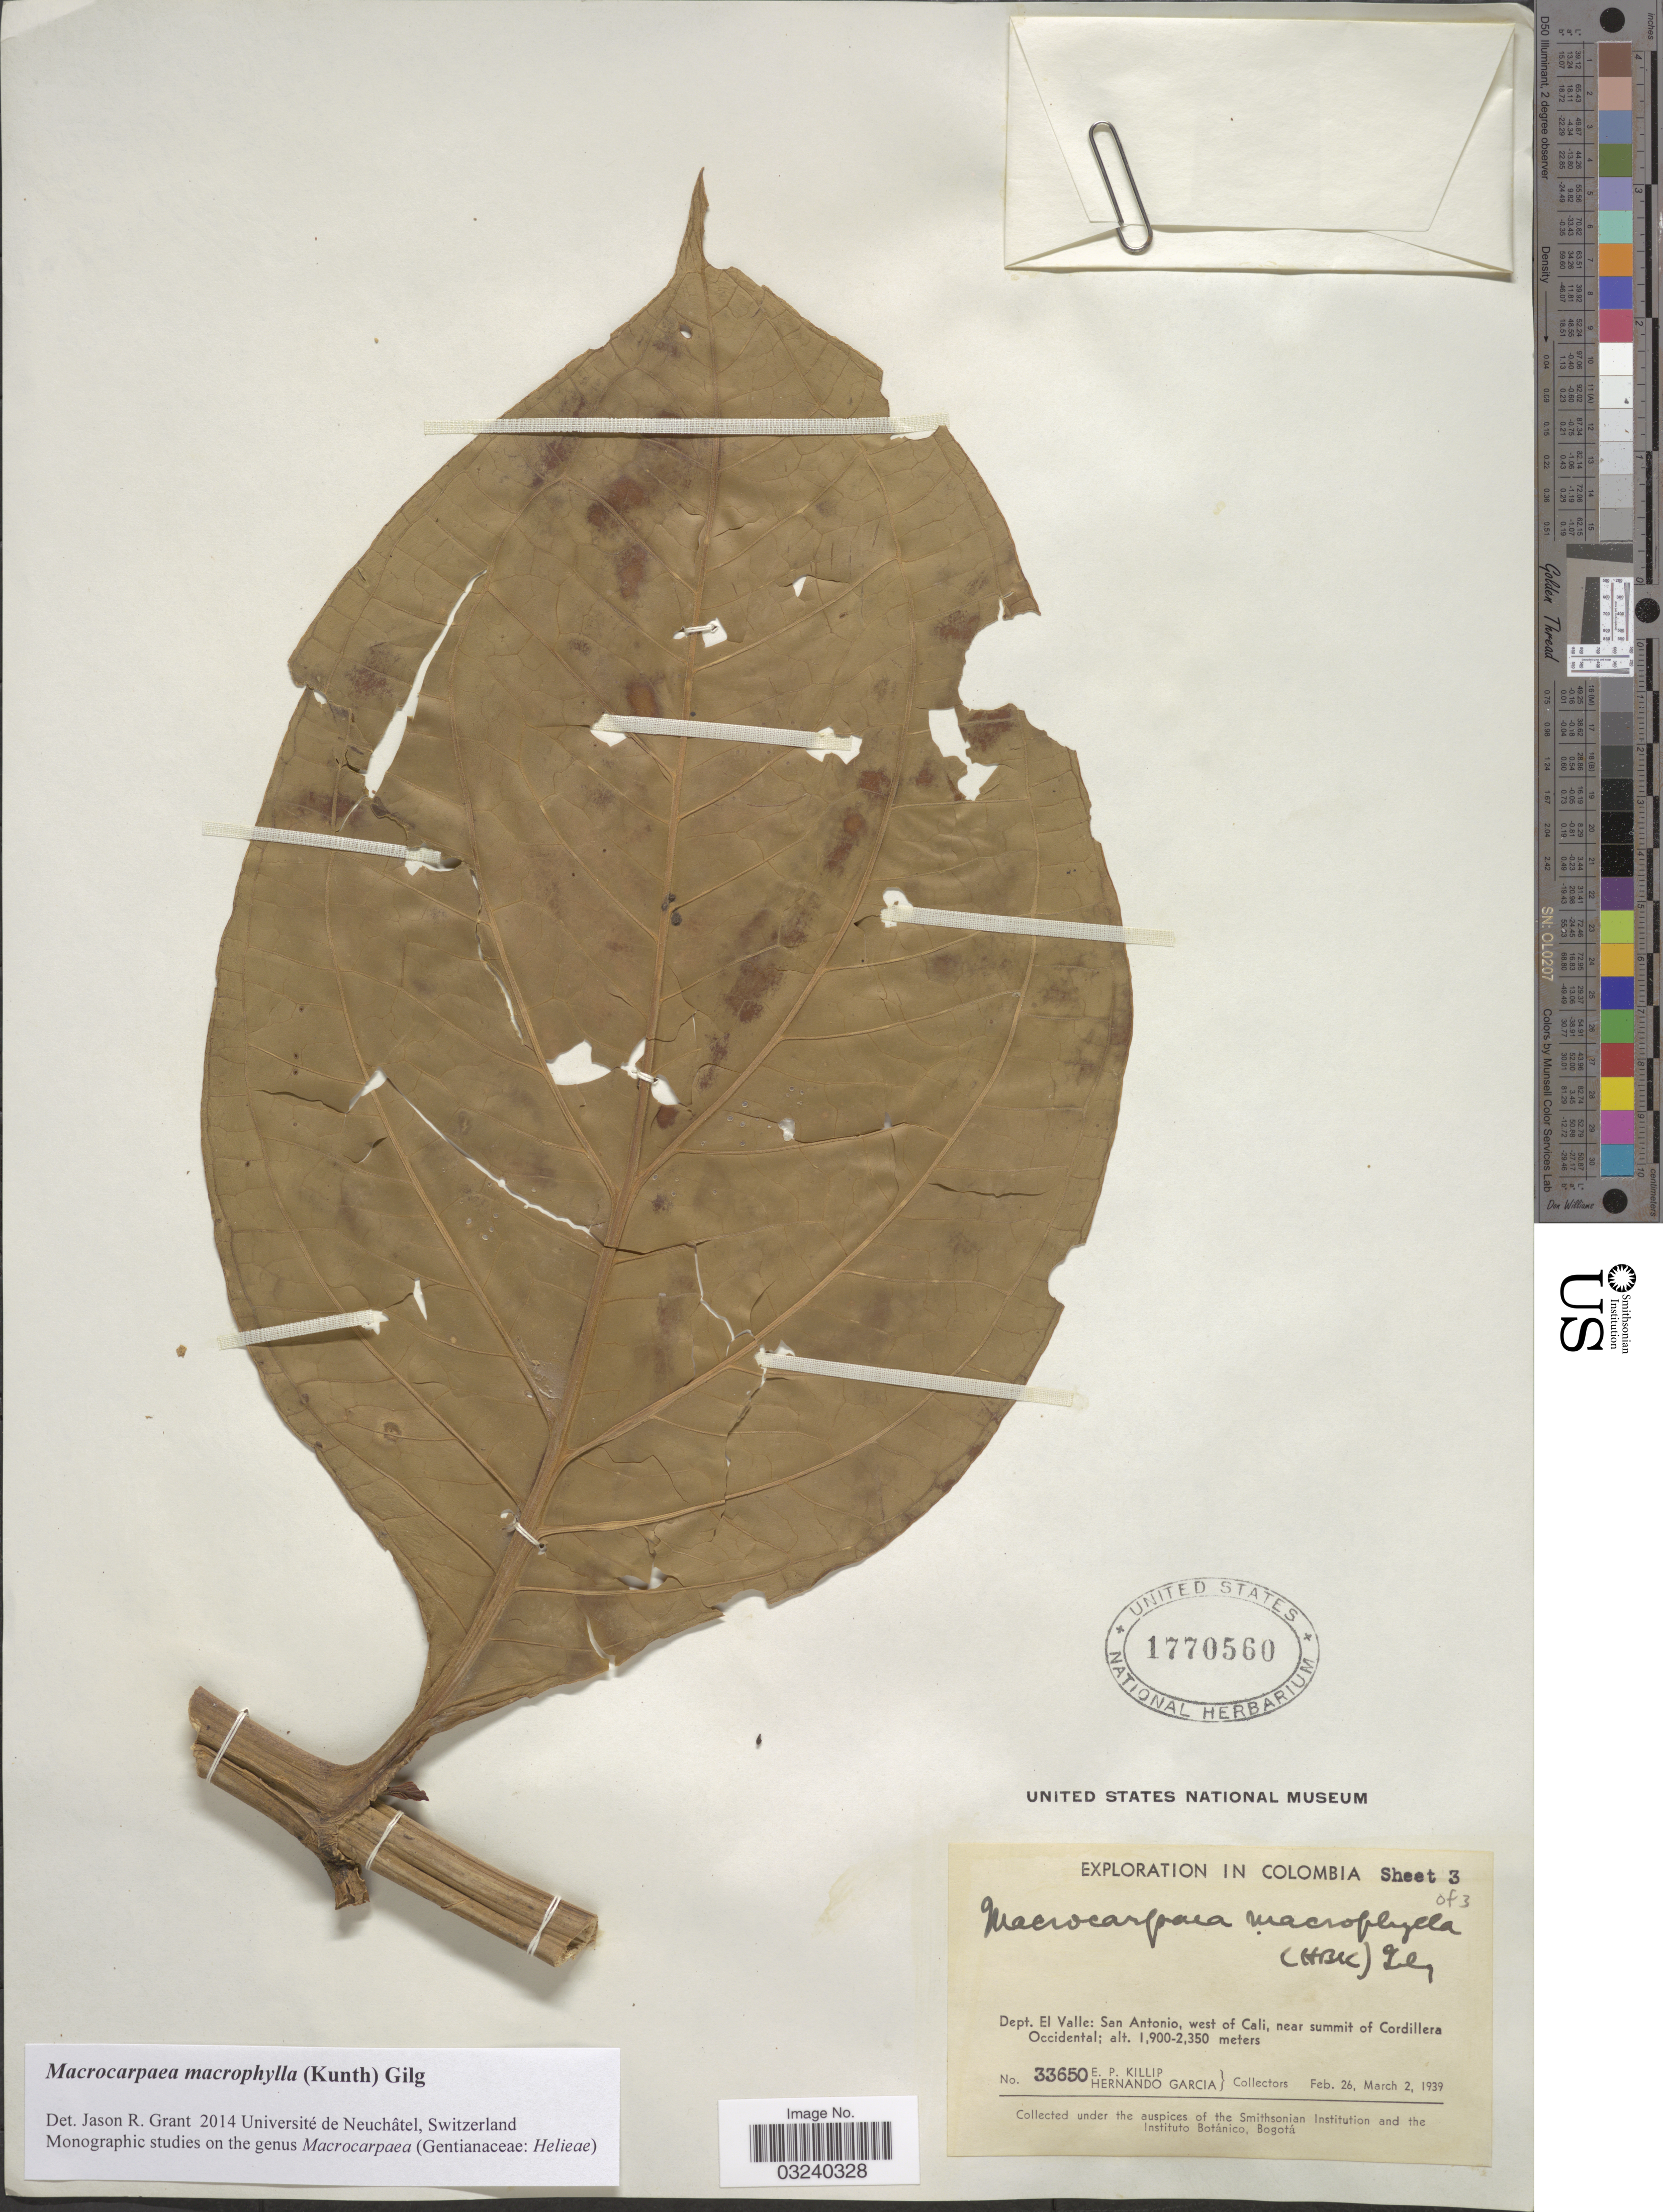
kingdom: Plantae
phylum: Tracheophyta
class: Magnoliopsida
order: Gentianales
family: Gentianaceae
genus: Macrocarpaea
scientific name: Macrocarpaea macrophylla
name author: (Kunth) Gilg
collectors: E. P. Killip & H. Garcia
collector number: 33650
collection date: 1939-02-26/1939-03-02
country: Colombia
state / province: Valle del Cauca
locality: Dept. El Valle: San Antonio, west of Cali, near summit of Cordillera Occidental.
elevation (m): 1900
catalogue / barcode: US 1770560